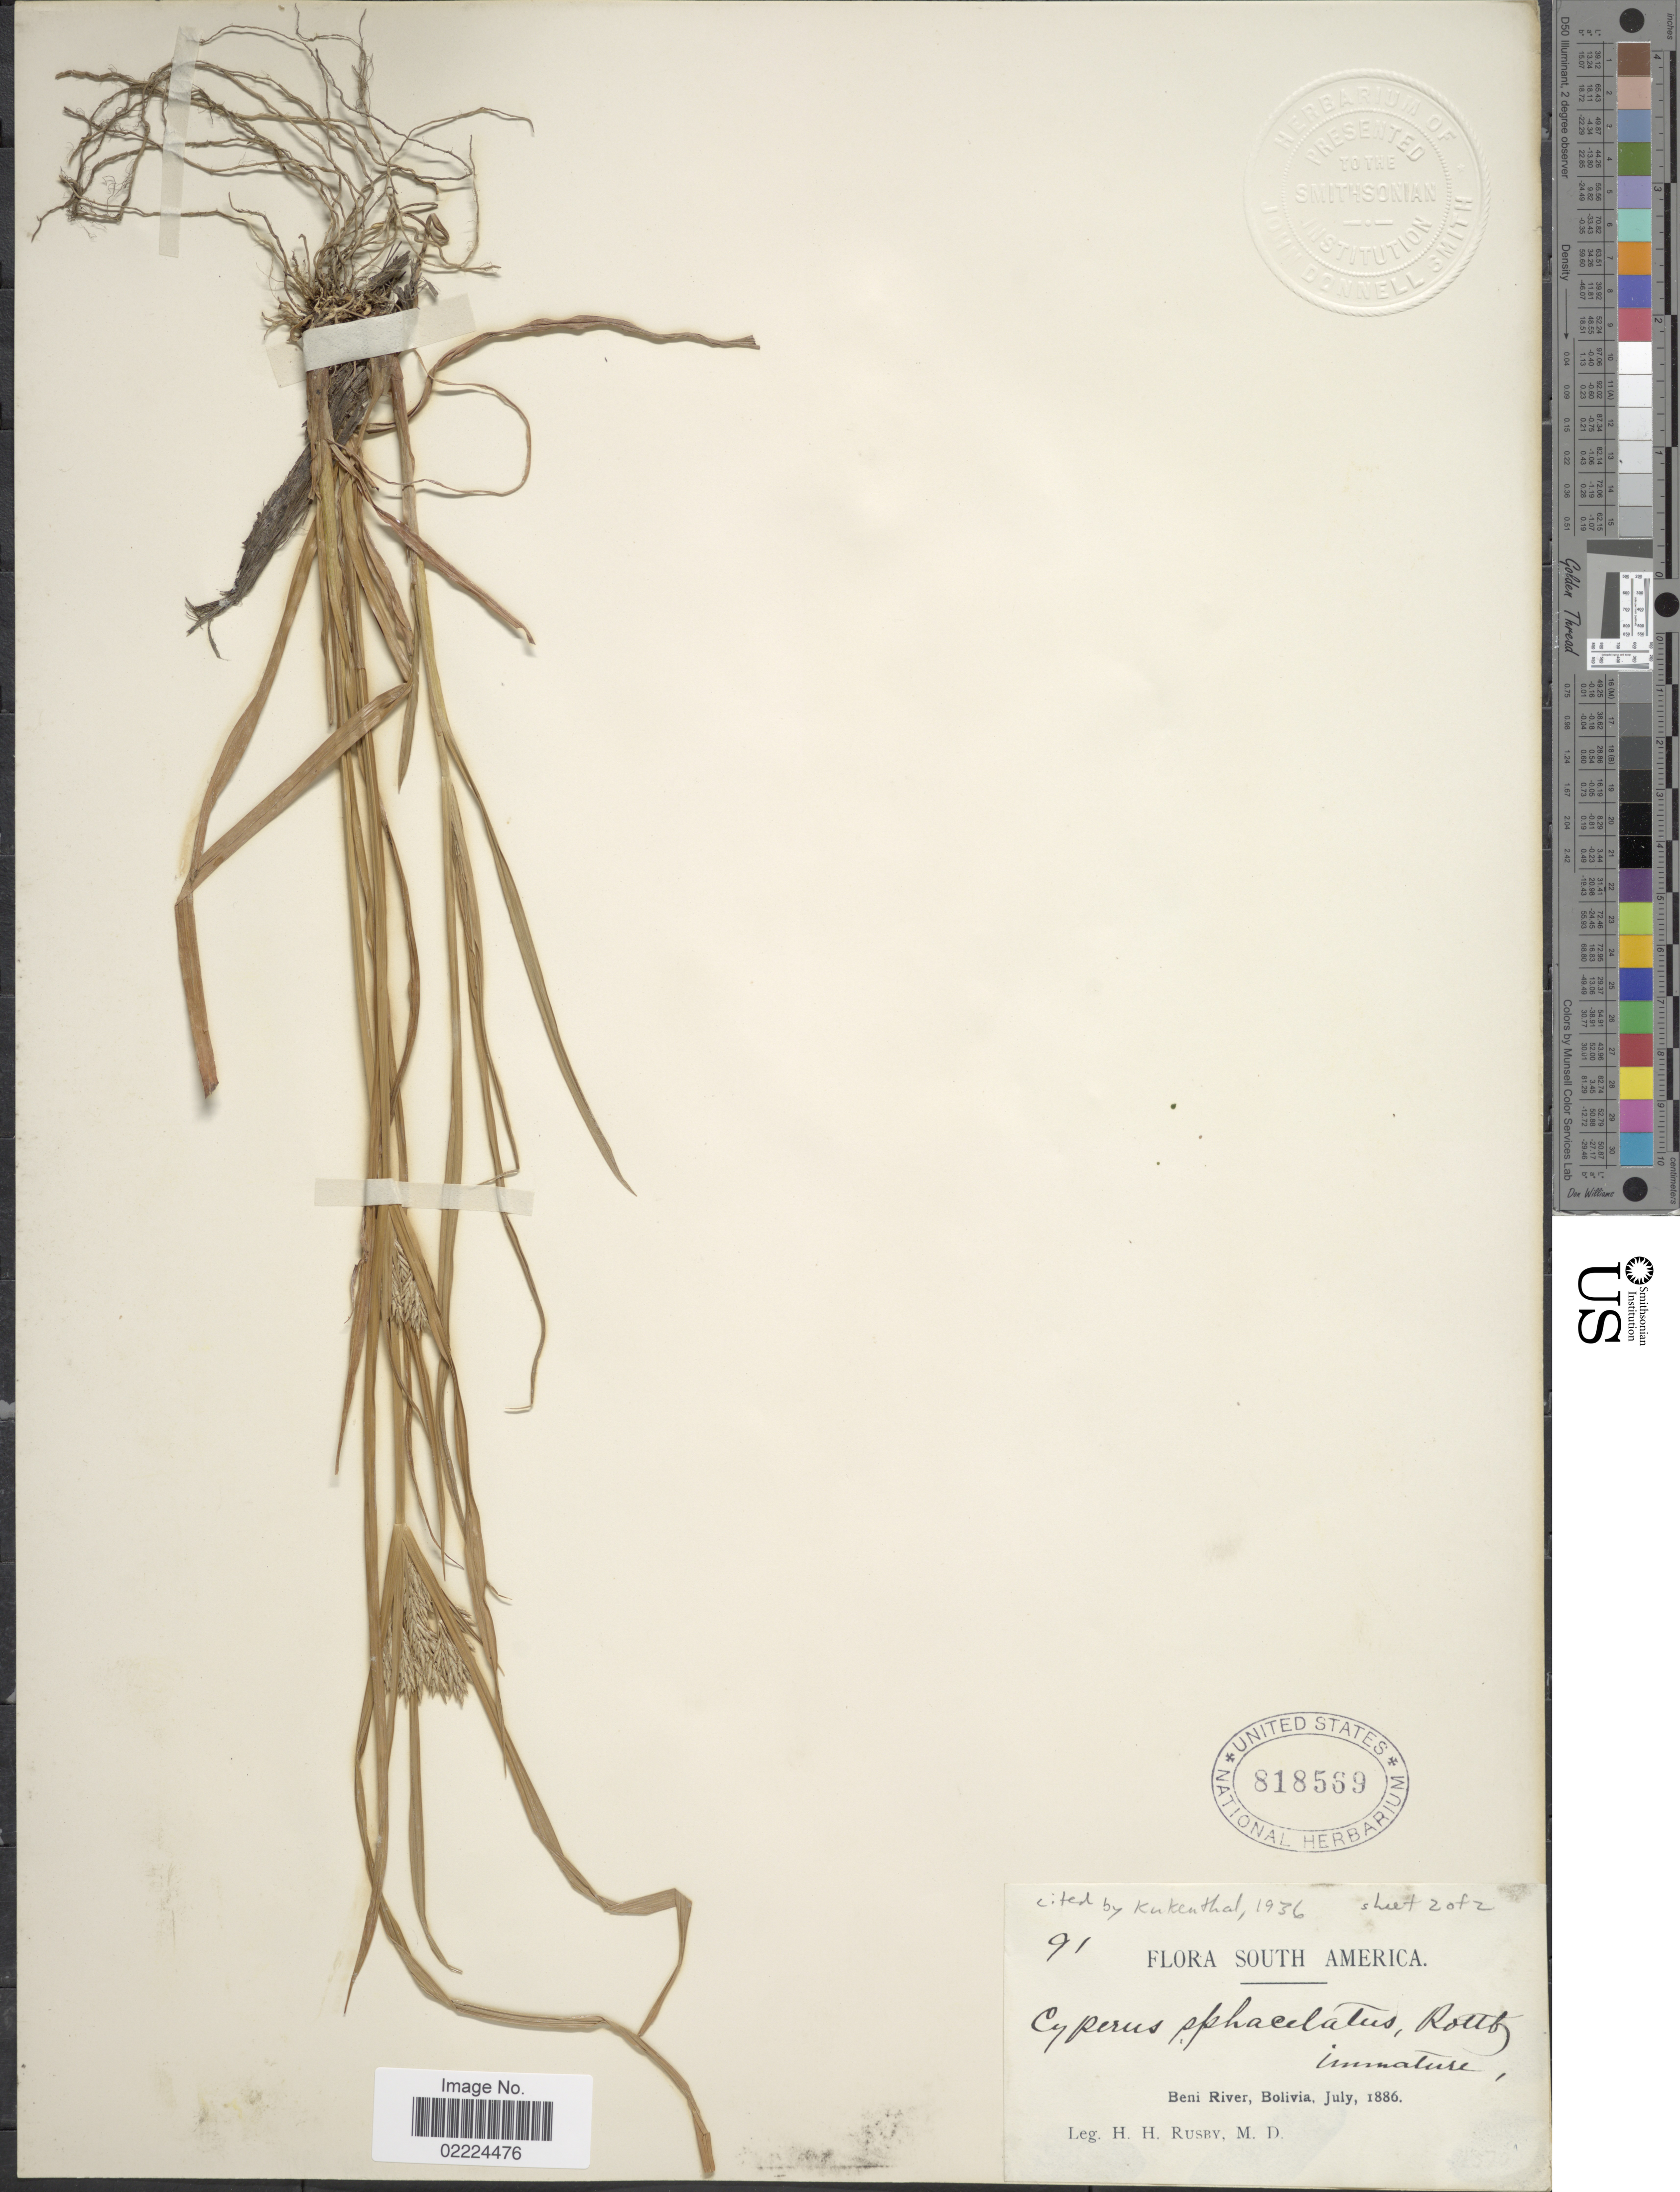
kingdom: Plantae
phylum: Tracheophyta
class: Liliopsida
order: Poales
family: Cyperaceae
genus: Cyperus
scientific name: Cyperus sphacelatus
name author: Rottb.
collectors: H. H. Rusby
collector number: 91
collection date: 1886-07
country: Bolivia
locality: Beni River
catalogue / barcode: US 818569